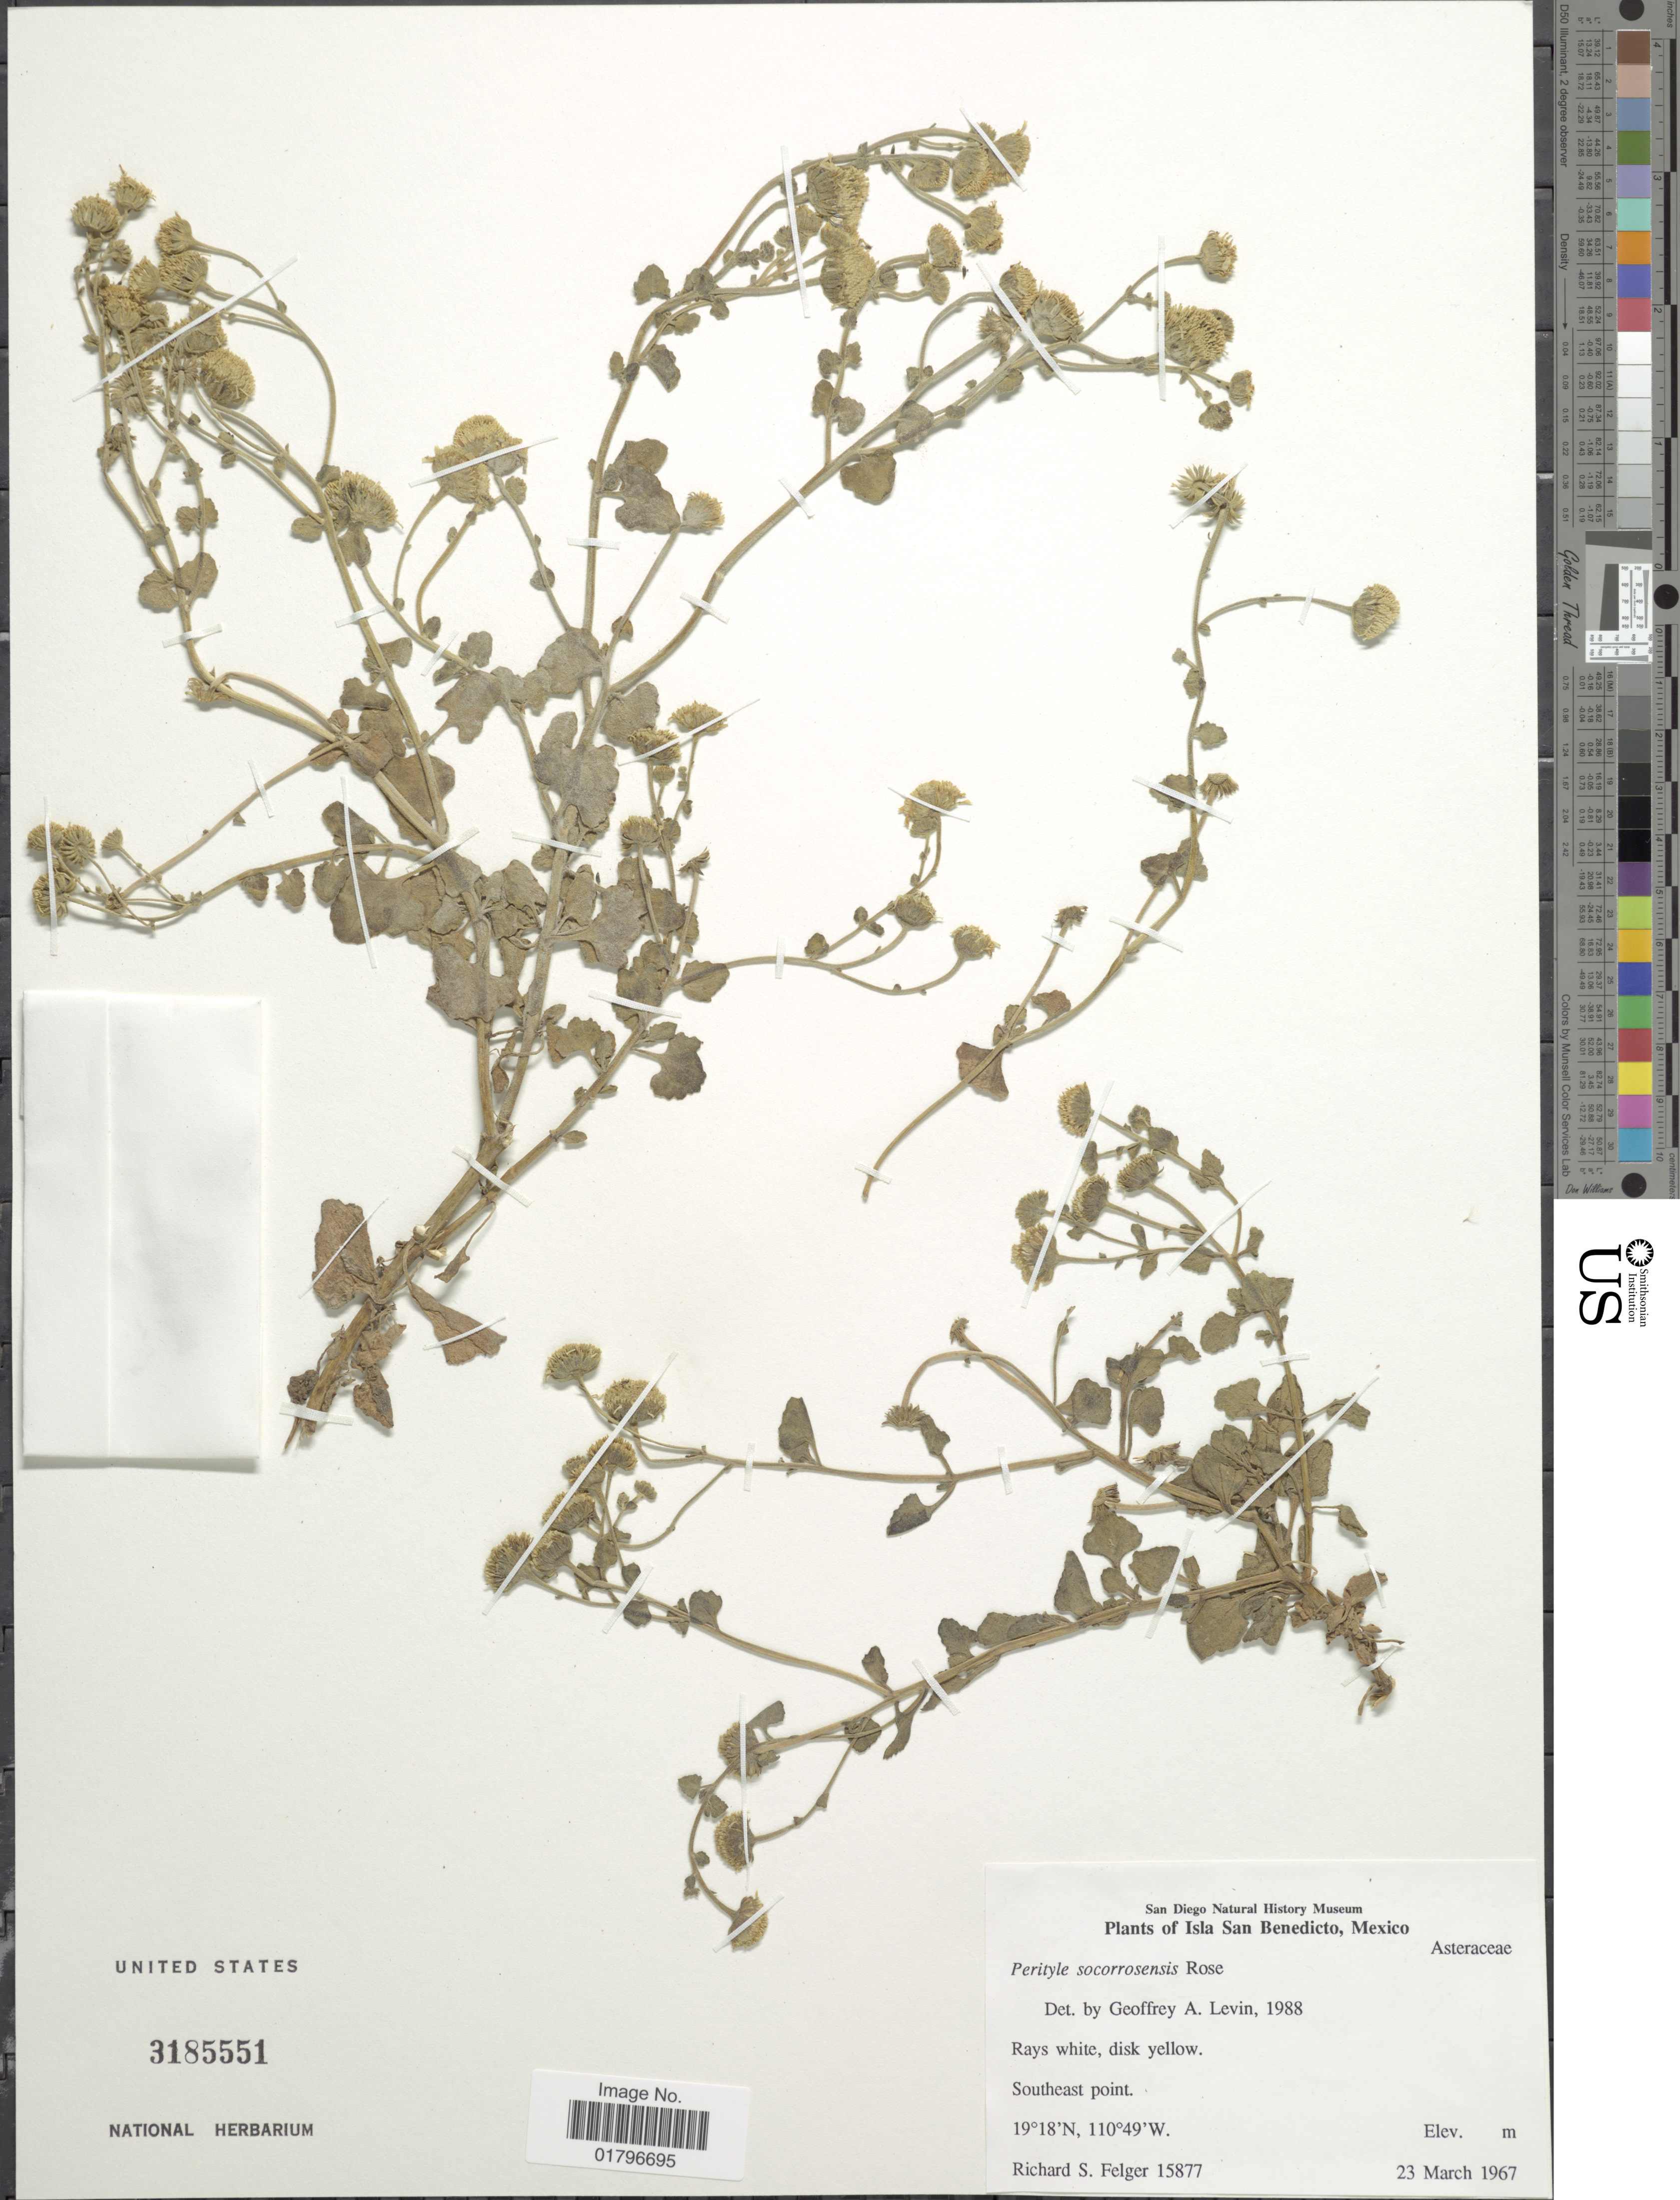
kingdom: Plantae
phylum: Tracheophyta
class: Magnoliopsida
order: Asterales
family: Asteraceae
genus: Perityle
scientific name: Perityle socorrosensis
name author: Rose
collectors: R. S. Felger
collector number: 15877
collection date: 1967-03-23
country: Mexico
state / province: Colima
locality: Isla San Benedicto, Mexico. Southeast point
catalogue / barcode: US 3185551